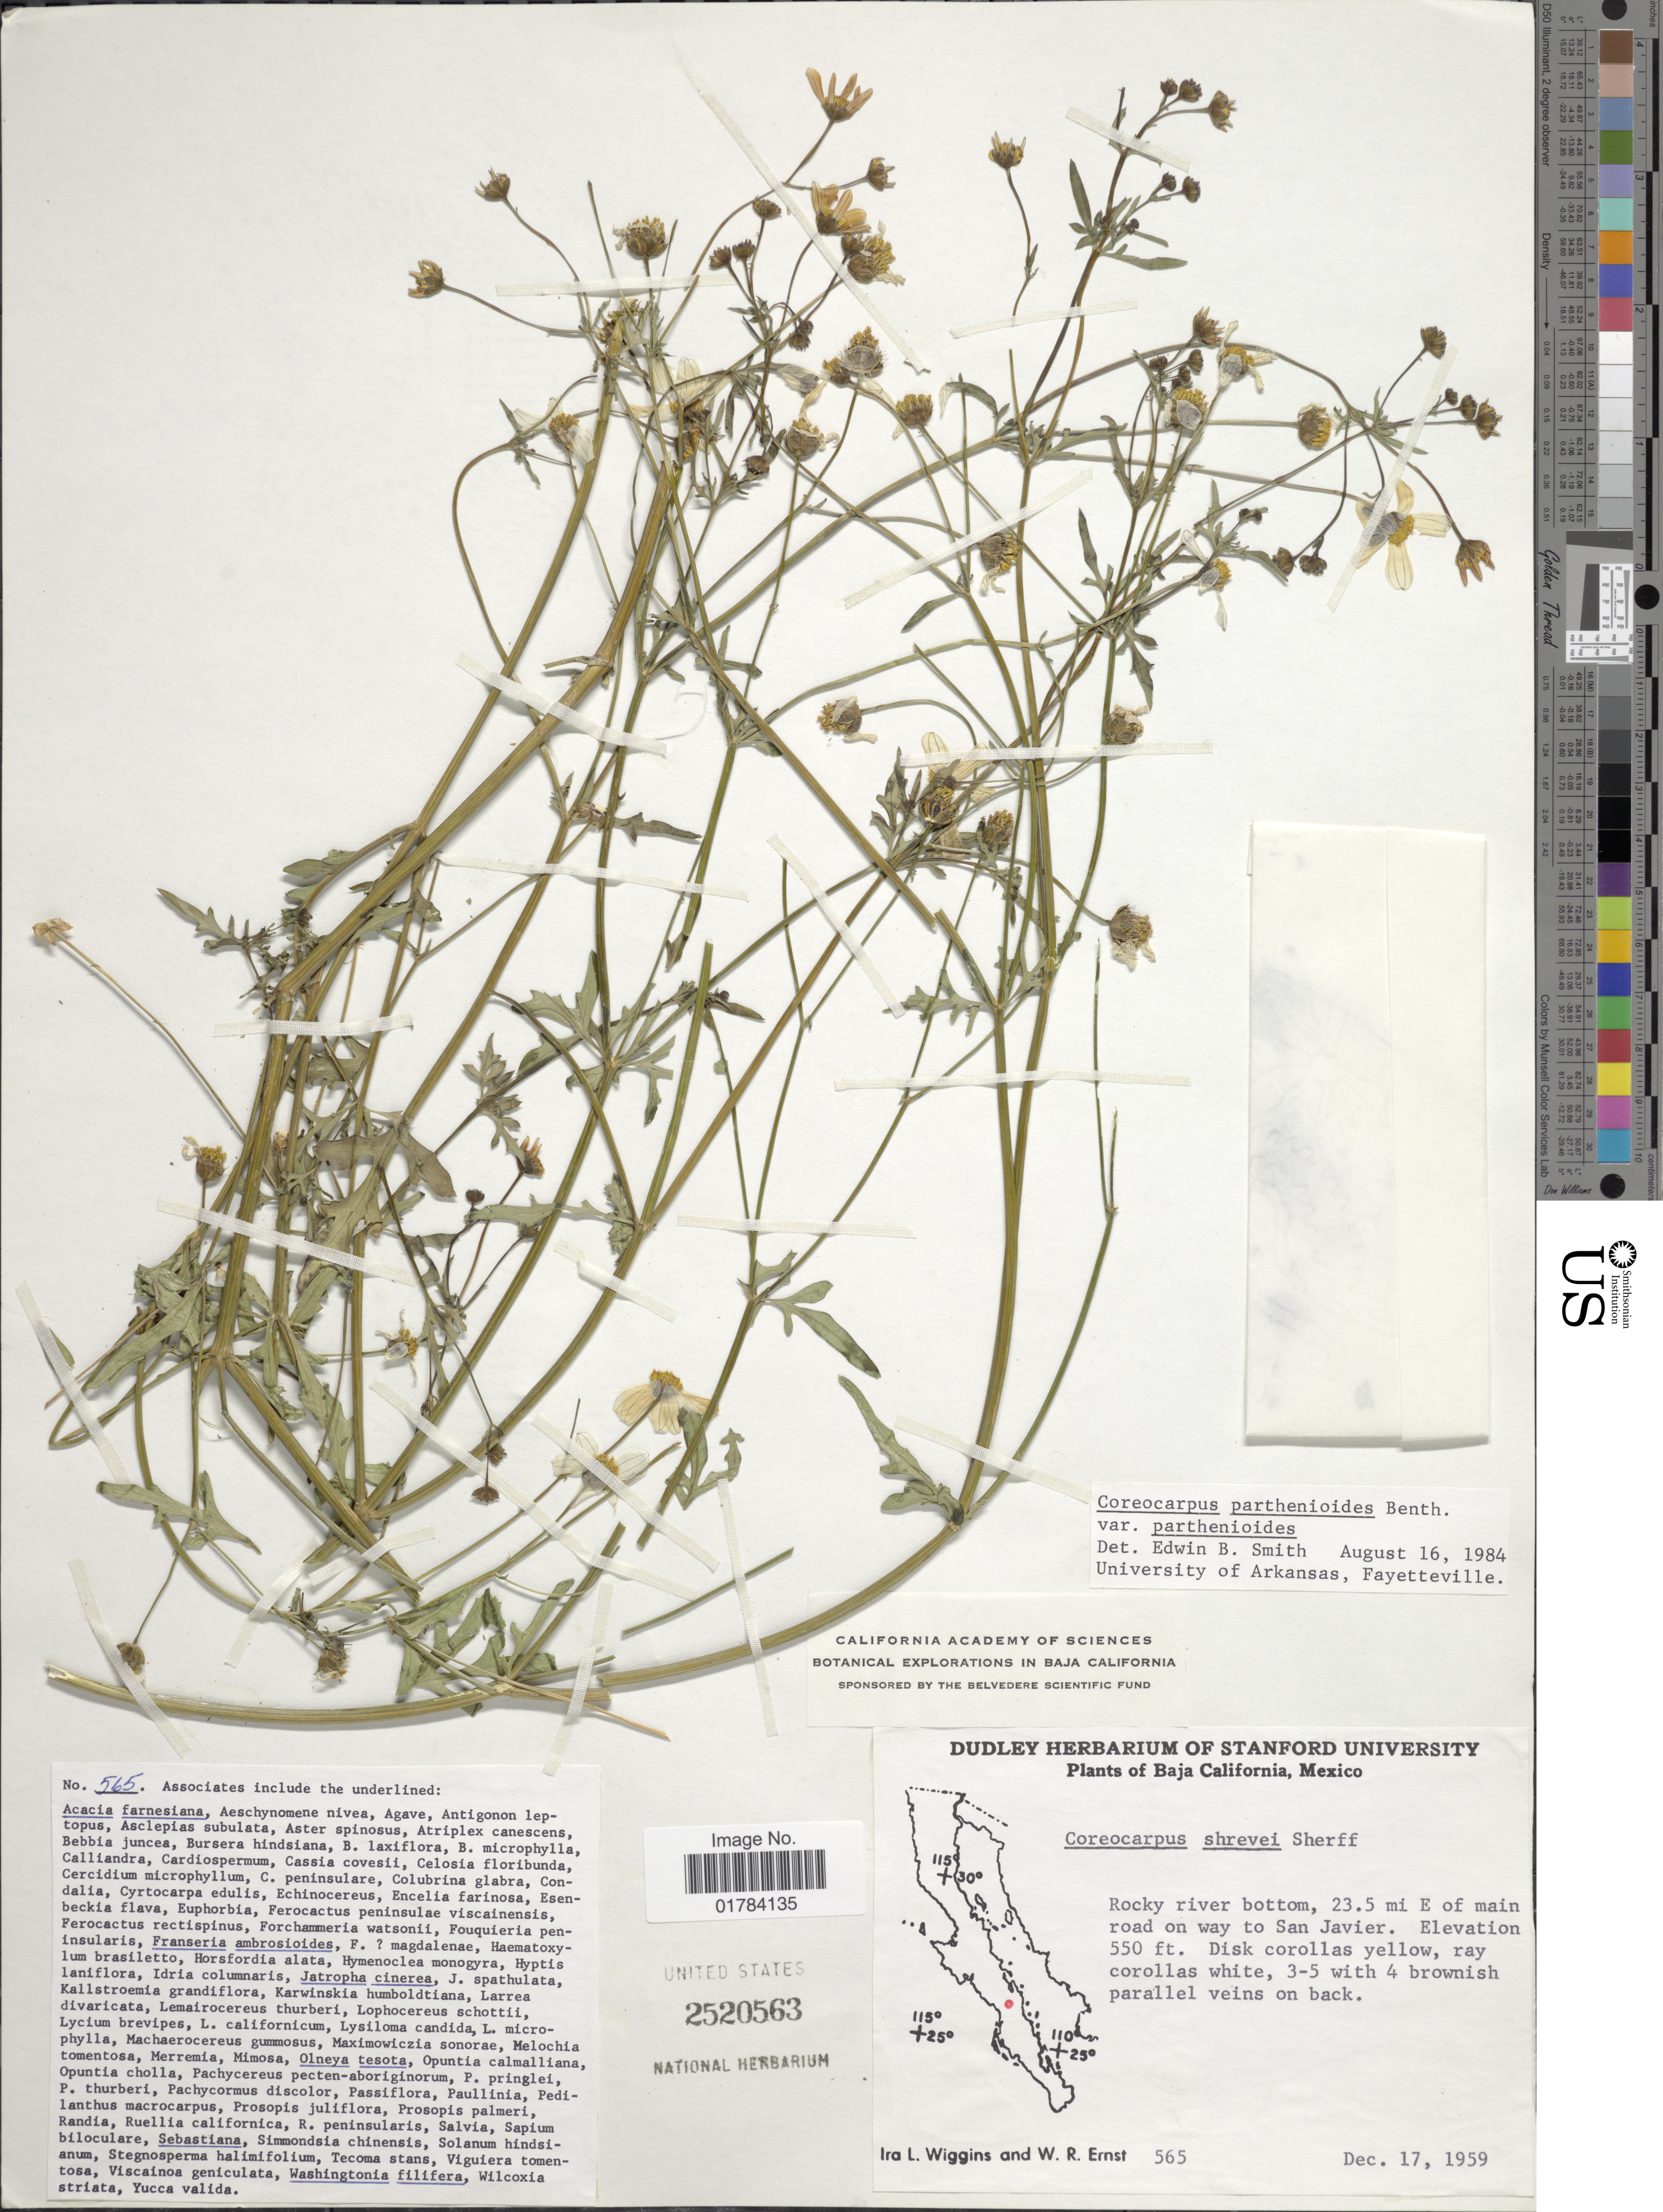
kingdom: Plantae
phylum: Tracheophyta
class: Magnoliopsida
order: Asterales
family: Asteraceae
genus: Coreocarpus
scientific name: Coreocarpus parthenioides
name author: Benth.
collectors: I. L. Wiggins & W. R. Ernst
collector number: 565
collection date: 1959-12-17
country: Mexico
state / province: Baja California Sur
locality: Rocky river bottom, 23.5 mi E of main road on way to San Javier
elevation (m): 168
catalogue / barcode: US 2520563